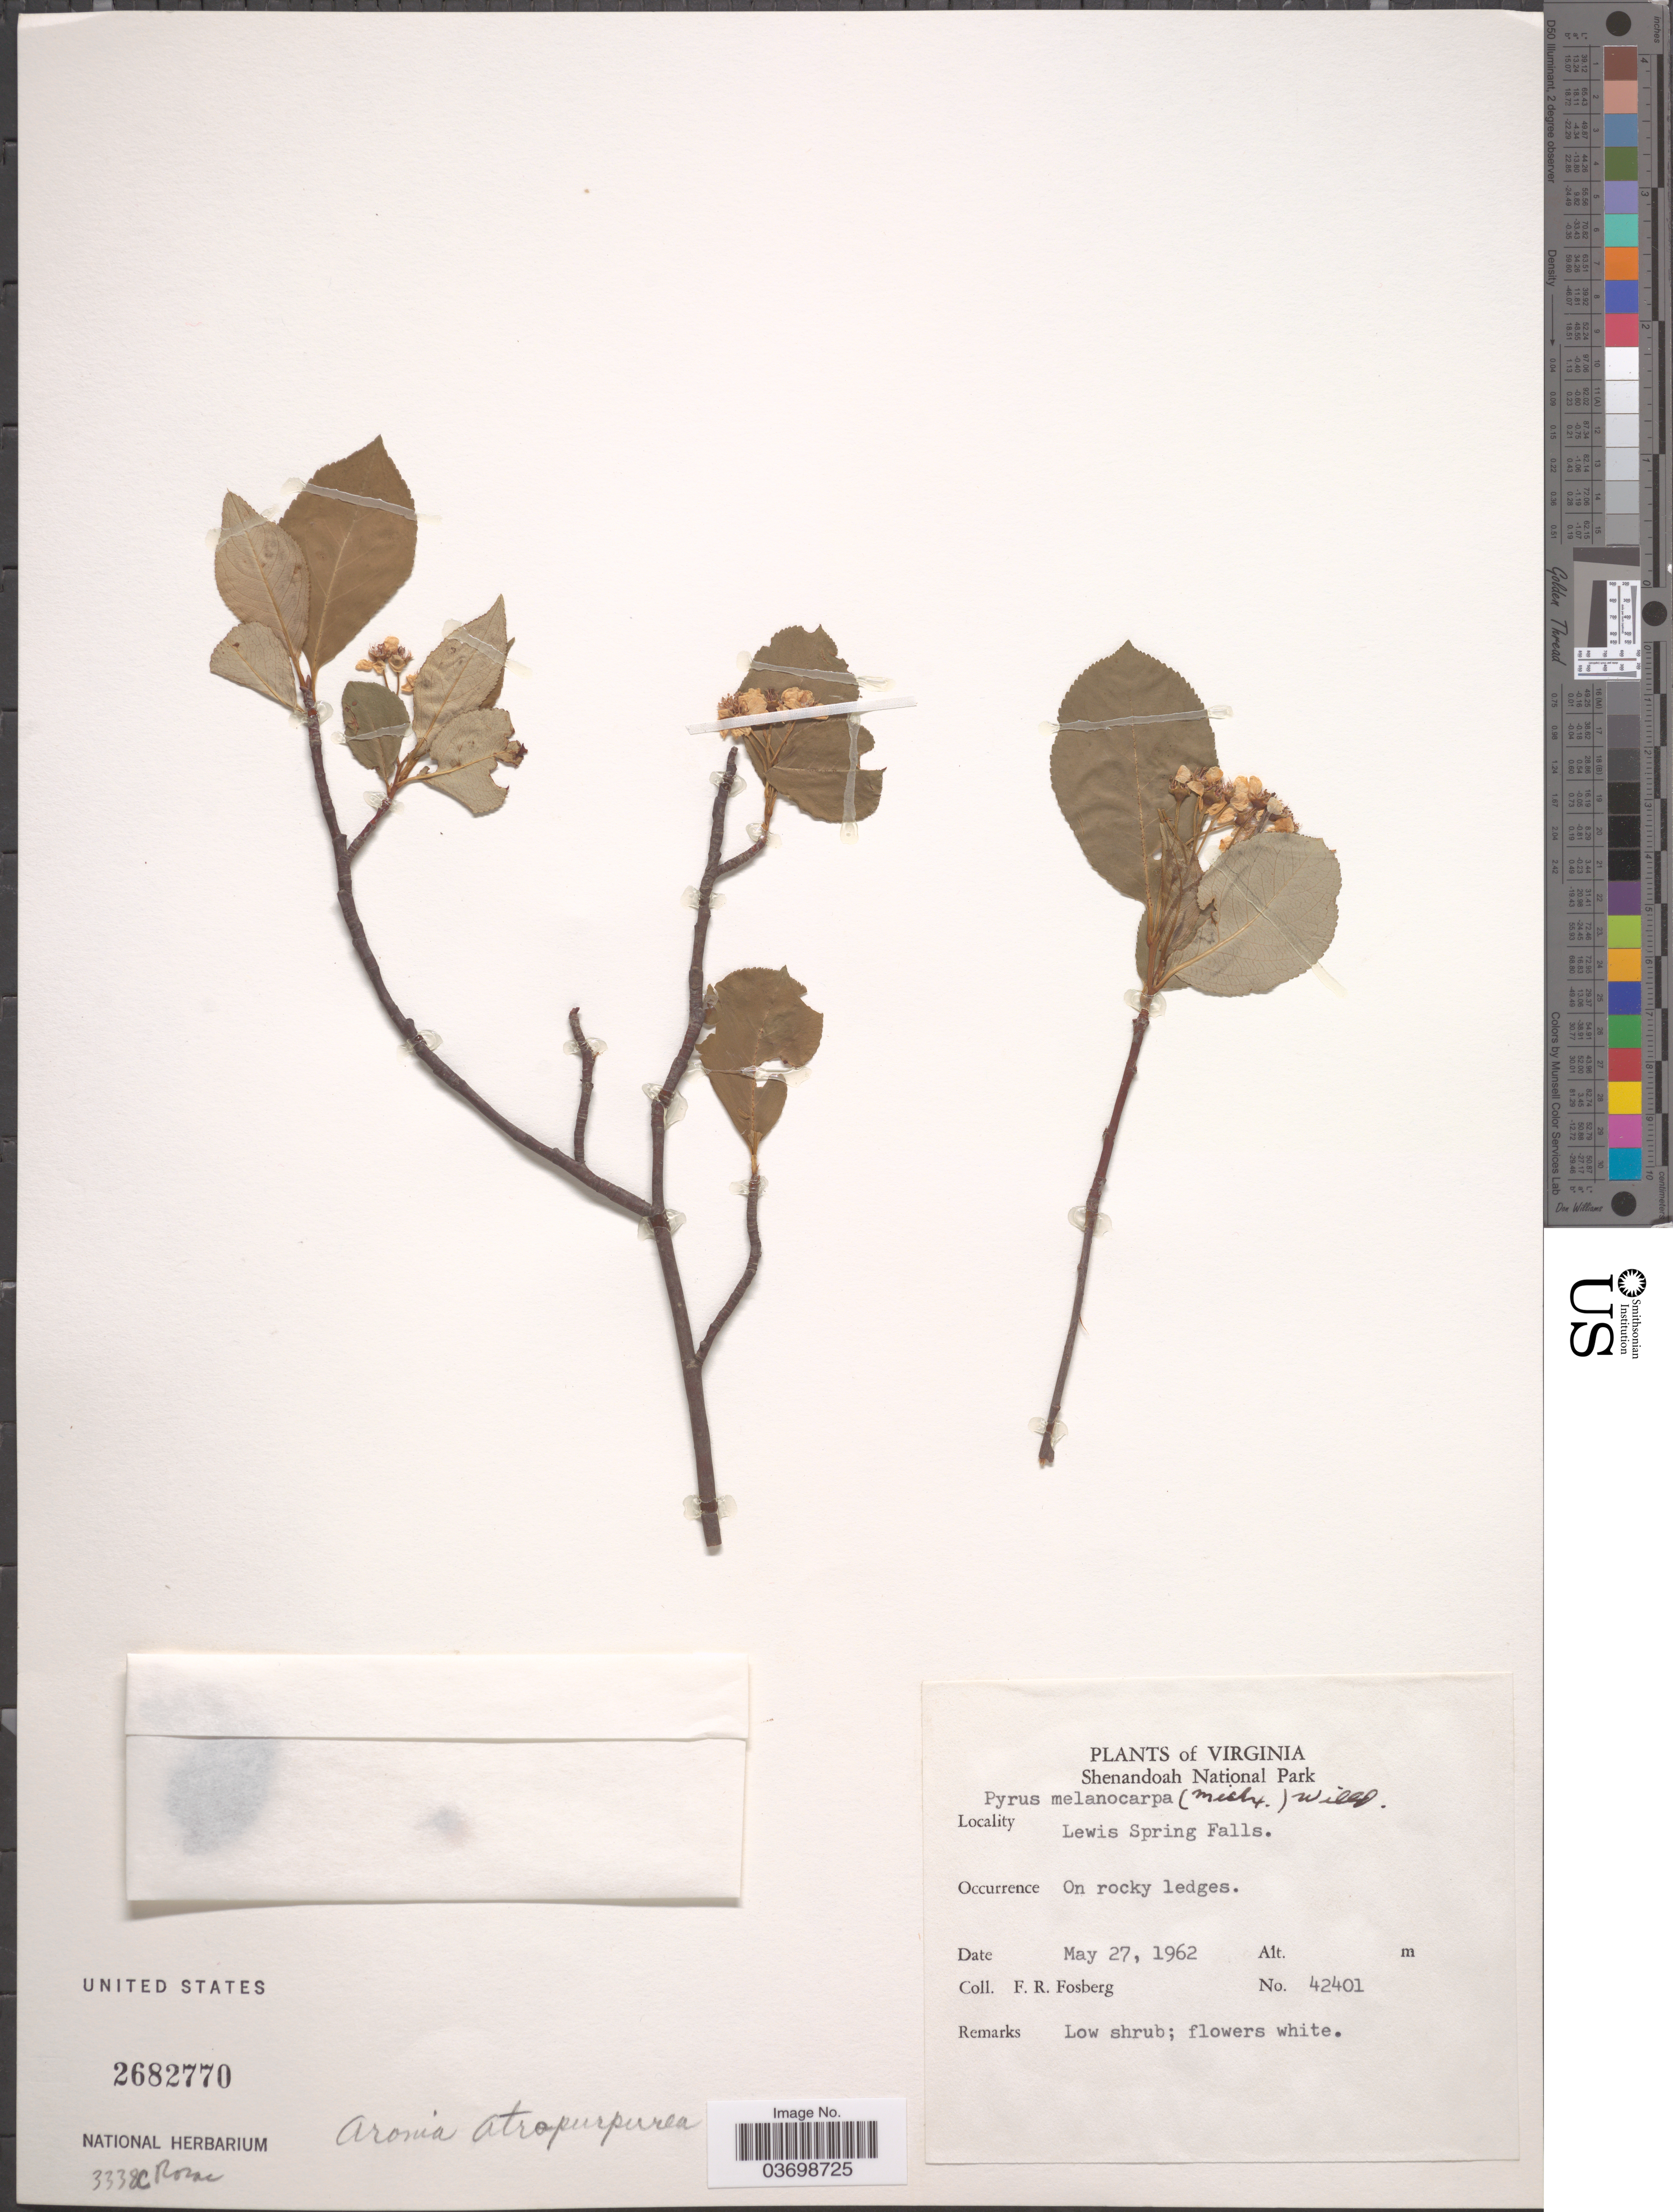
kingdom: Plantae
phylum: Tracheophyta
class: Magnoliopsida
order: Rosales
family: Rosaceae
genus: Aronia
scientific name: Aronia melanocarpa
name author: (Michx.) Elliott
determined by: Strong, M. T., (US), Smithsonian Institution - National Museum of Natural History (UNITED STATES)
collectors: F. R. Fosberg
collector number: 42401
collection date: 1962-05-27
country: United States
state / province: Virginia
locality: Shenandoah National Park. Lewis Spring Falls.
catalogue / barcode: US 2682770